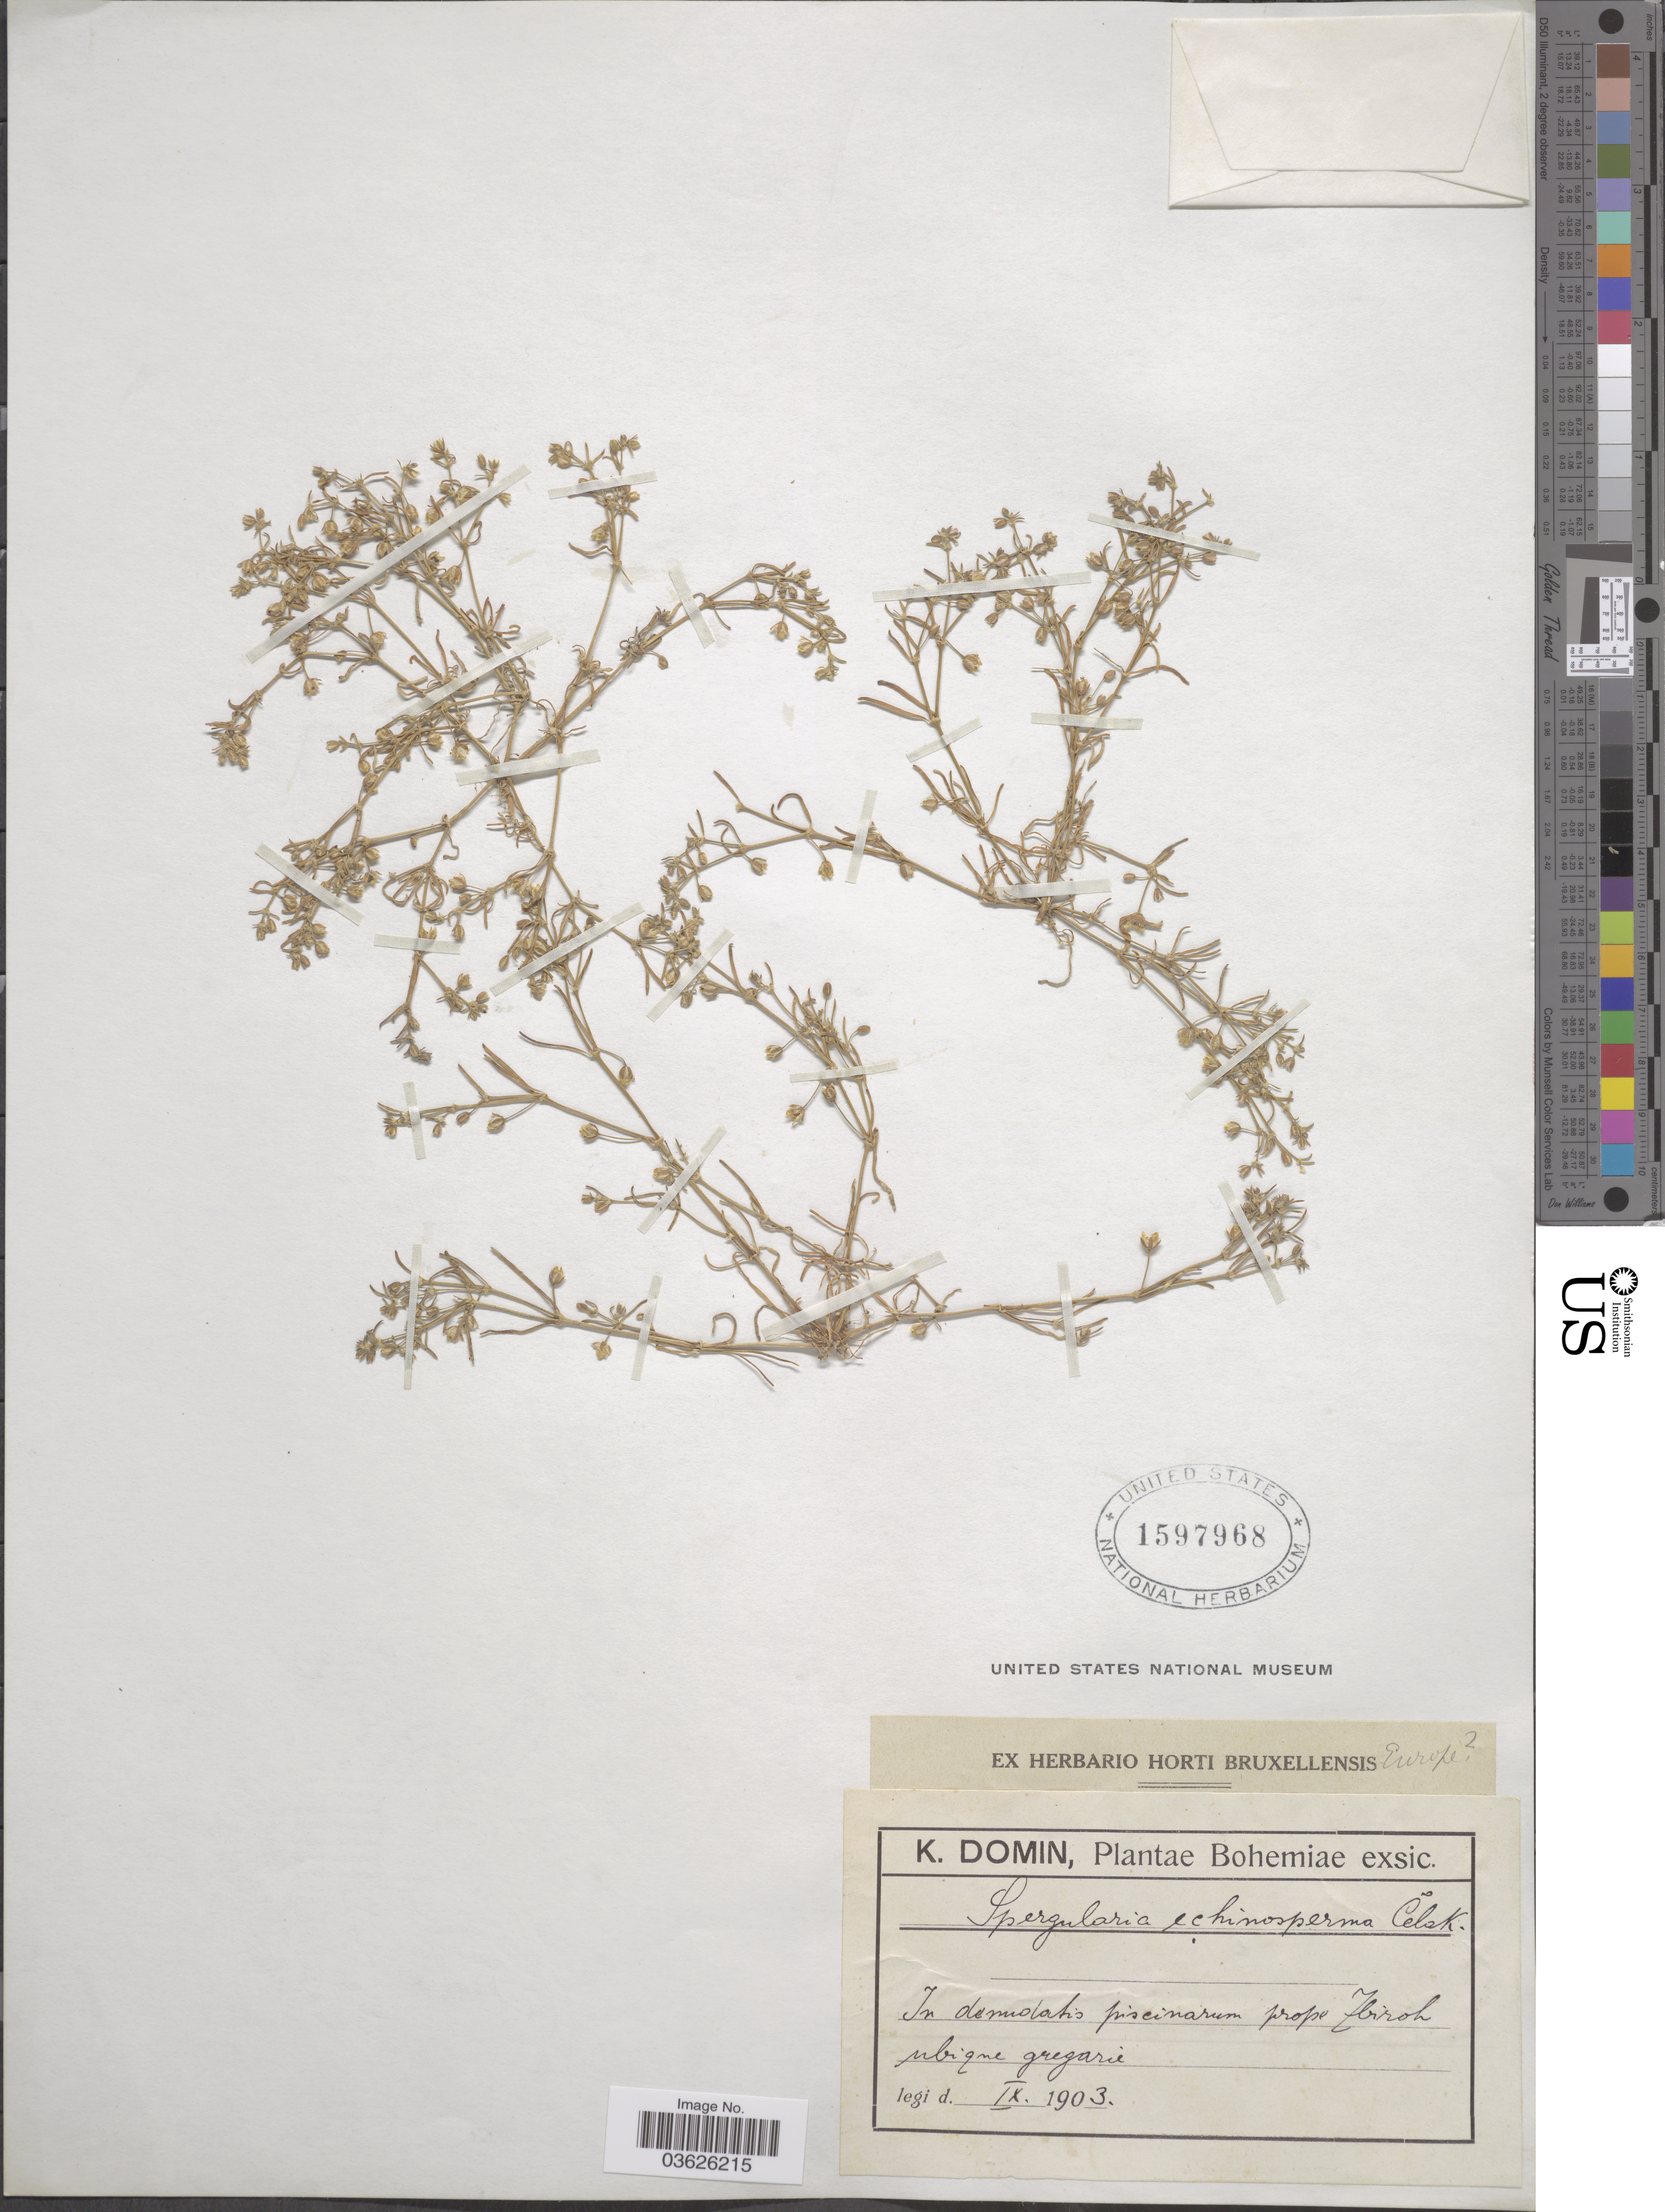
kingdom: Plantae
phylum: Tracheophyta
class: Magnoliopsida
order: Caryophyllales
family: Caryophyllaceae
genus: Spergularia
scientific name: Spergularia echinosperma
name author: (Čelak.) Asch. & Graebn.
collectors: K. Domin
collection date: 1903-09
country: Czechia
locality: Bohemia. In demotatis piscinarum prope Zbiroh ubigne gregarie. [interpreted]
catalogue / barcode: US 1597968